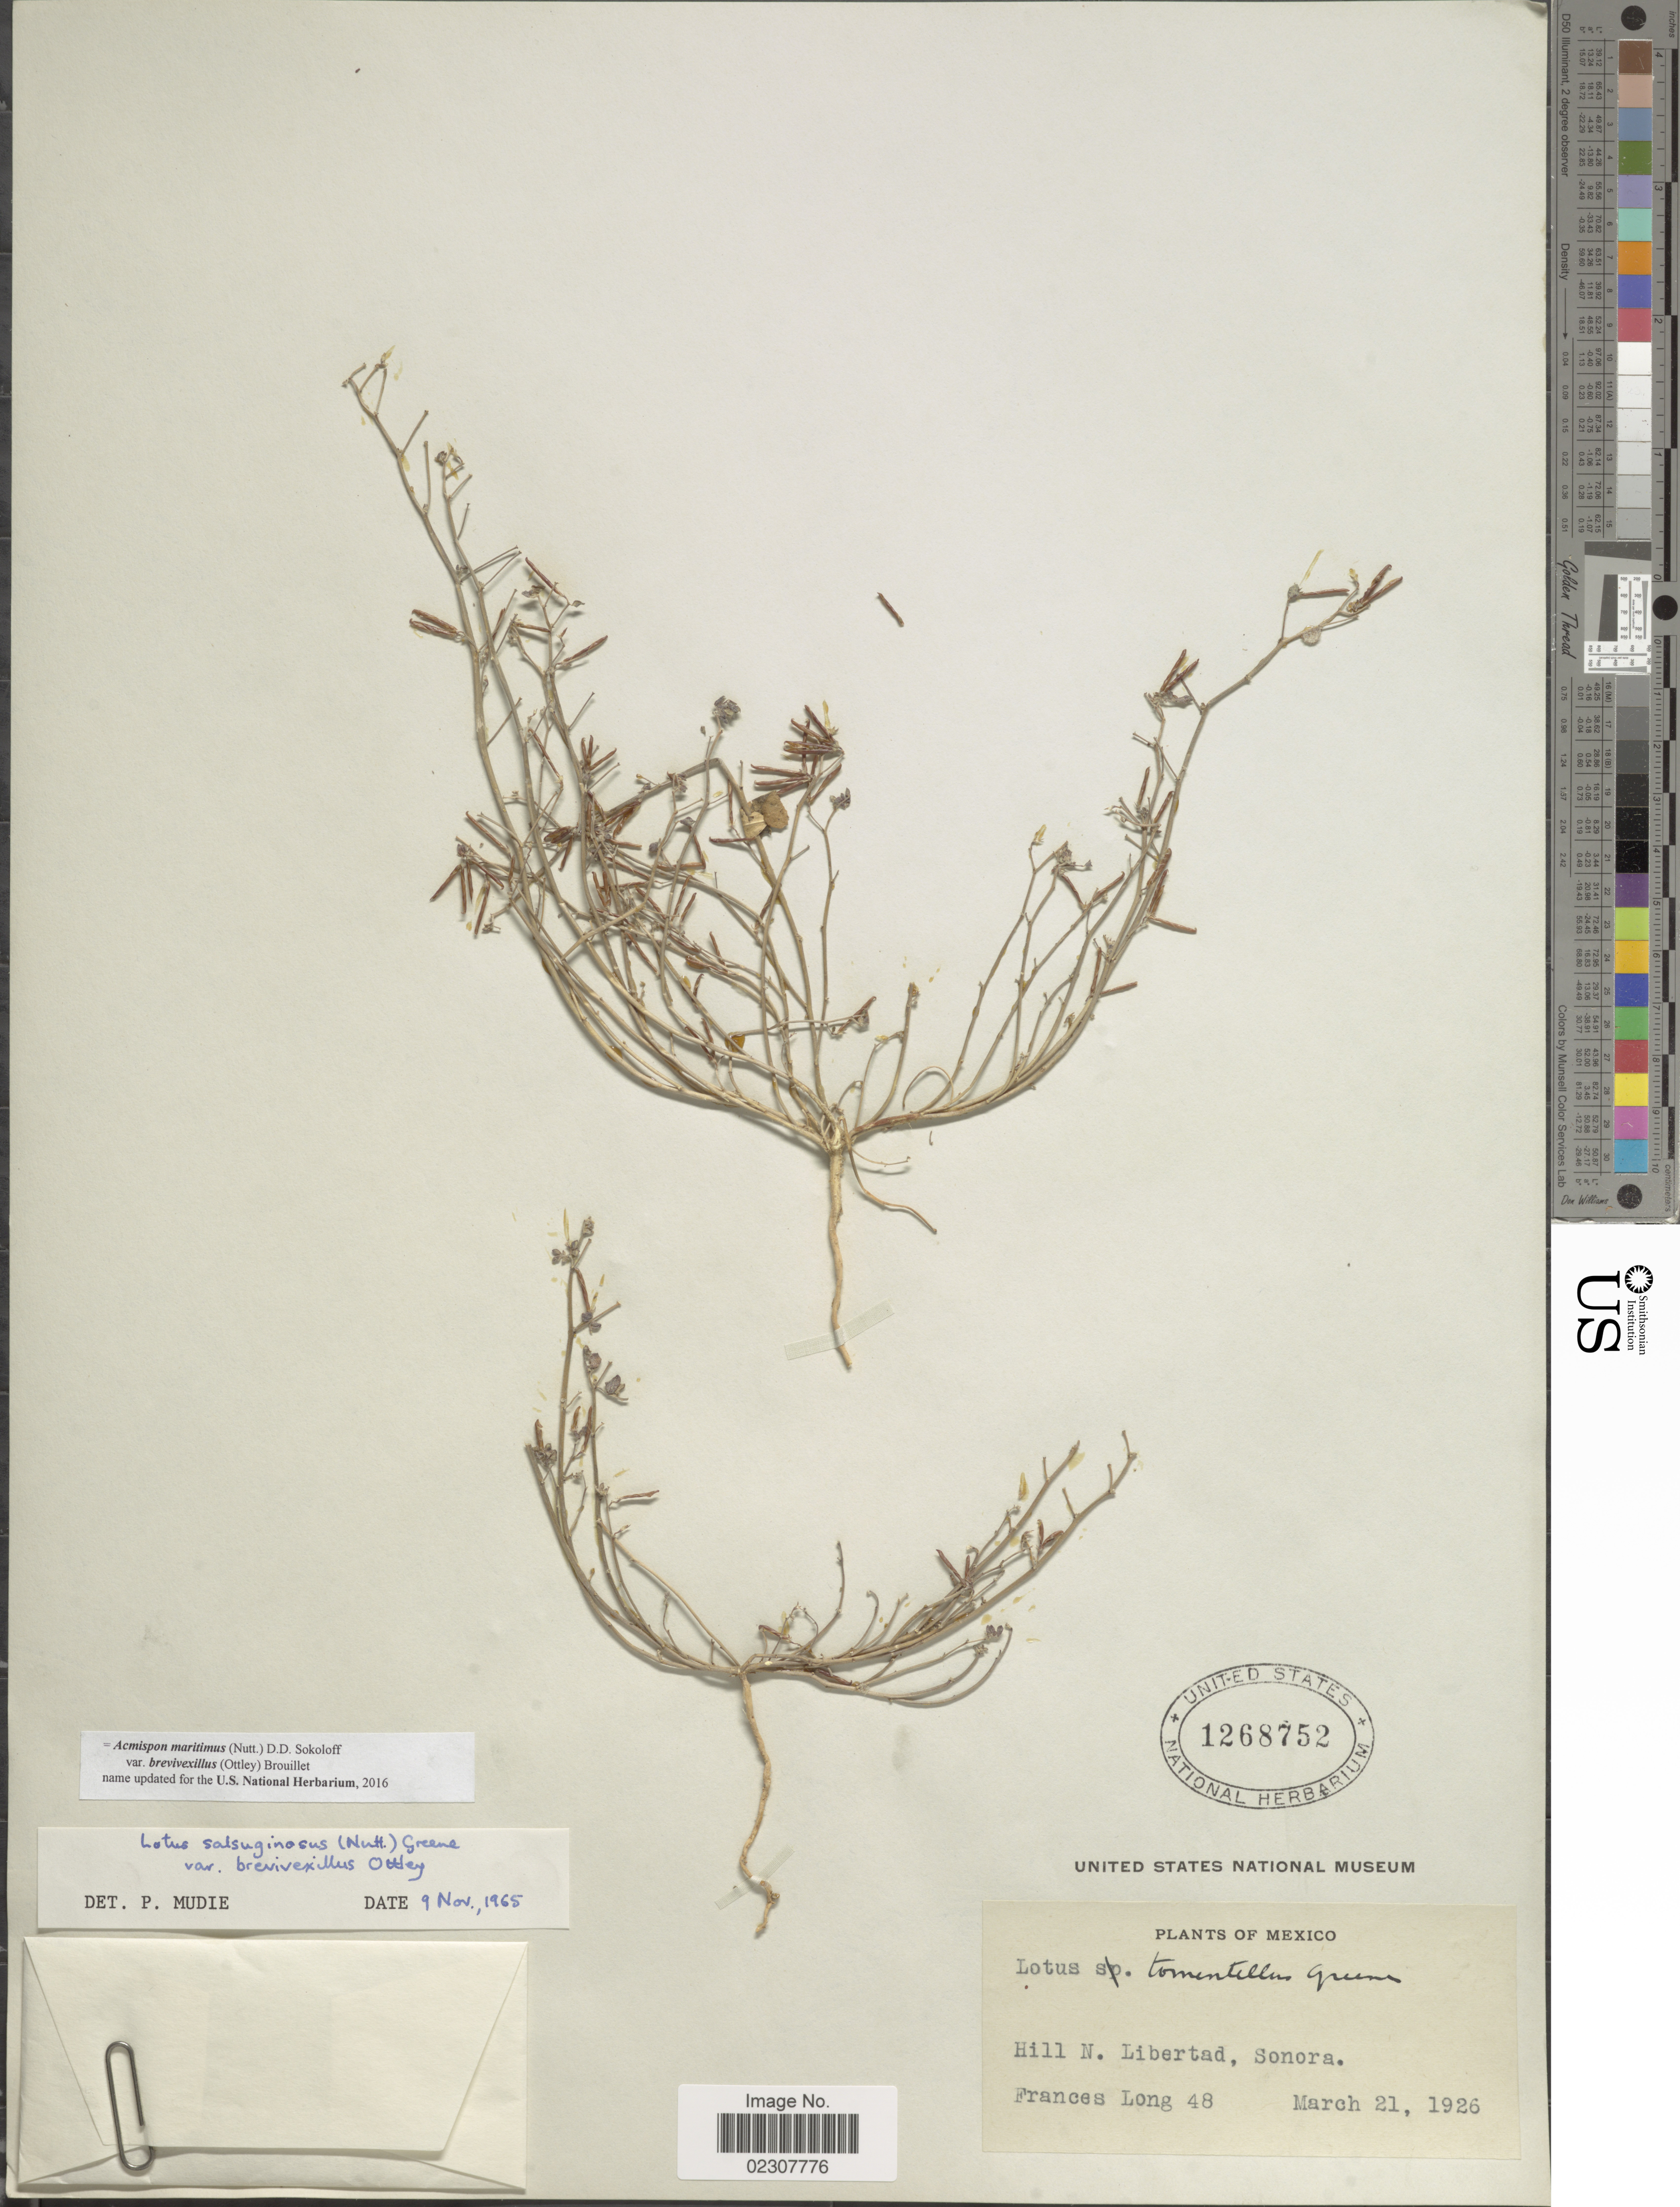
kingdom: Plantae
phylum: Tracheophyta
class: Magnoliopsida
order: Fabales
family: Fabaceae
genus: Acmispon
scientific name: Acmispon maritimus var. brevivexillus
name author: (Ottley) Brouillet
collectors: F. Long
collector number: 48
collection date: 1926-03-21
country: Mexico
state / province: Sonora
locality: Hill N. Libertad.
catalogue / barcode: US 1268752